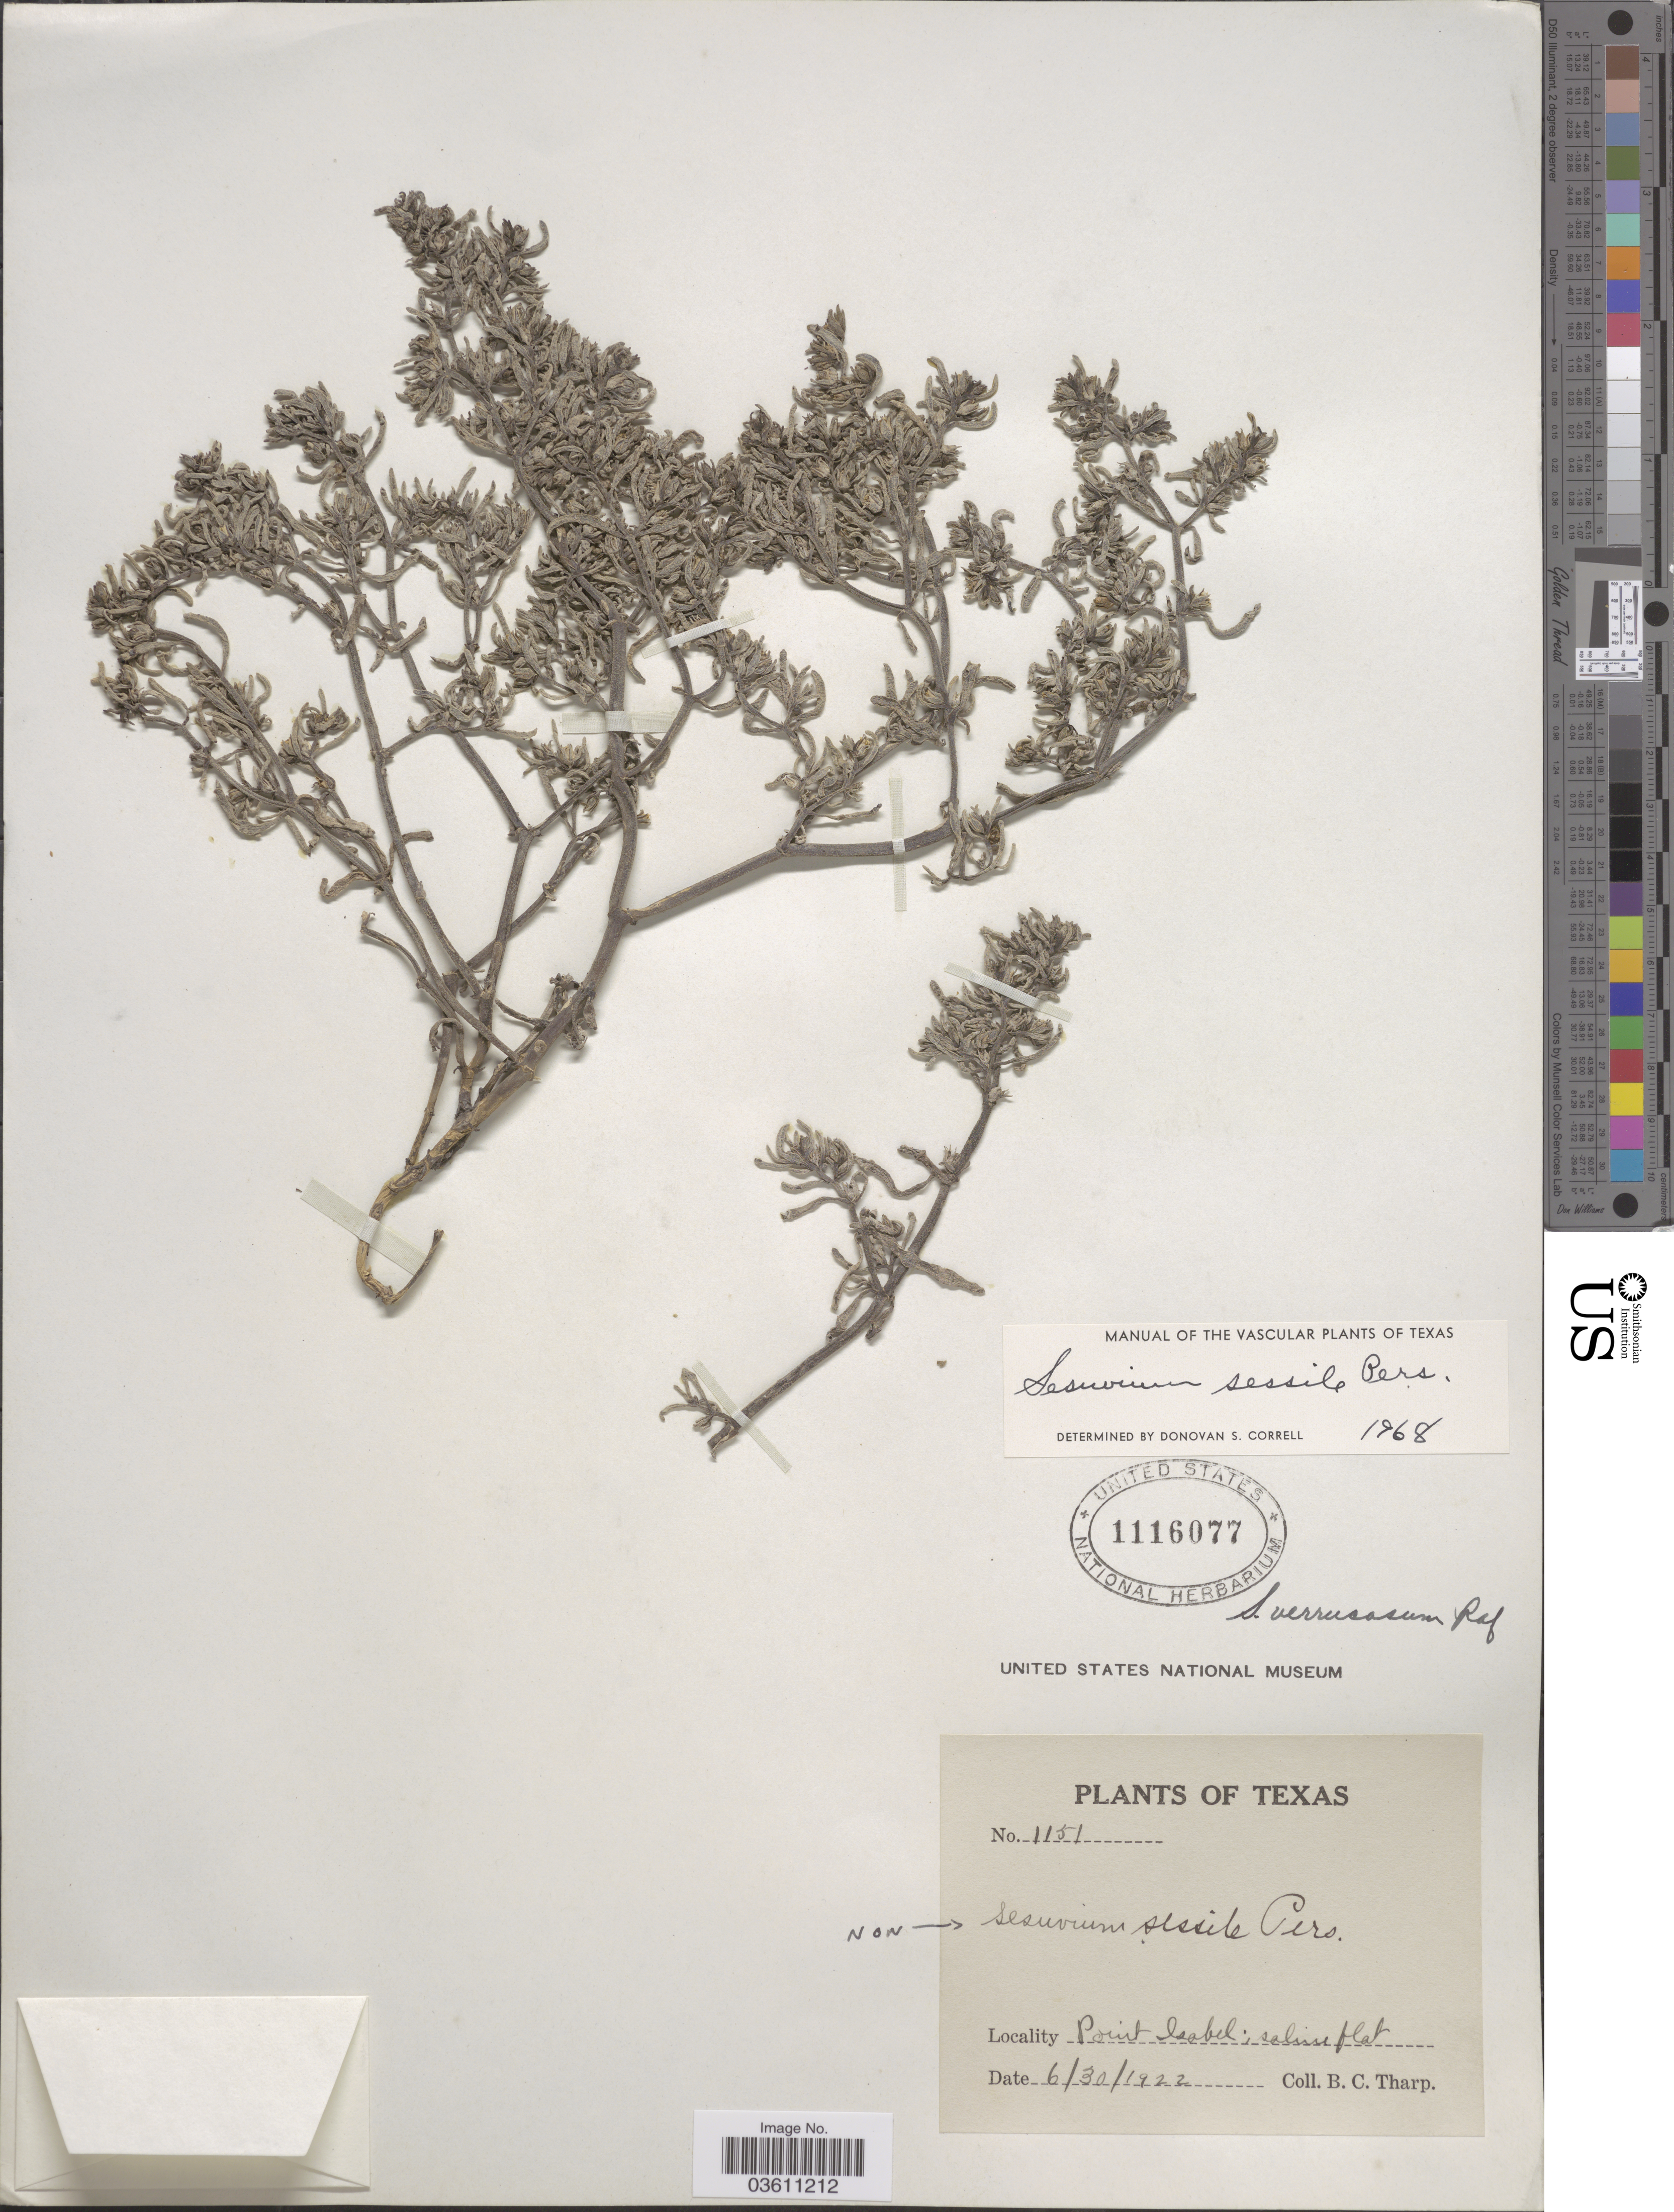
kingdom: Plantae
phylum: Tracheophyta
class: Magnoliopsida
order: Caryophyllales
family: Aizoaceae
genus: Sesuvium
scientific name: Sesuvium revolutifolium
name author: Ortega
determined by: Strong, Mark T., (BOT), Smithsonian Institution - National Museum of Natural History (UNITED STATES)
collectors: B. C. Tharp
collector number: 1151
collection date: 1922-06-30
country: United States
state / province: Texas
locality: Point Isabel.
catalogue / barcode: US 1116077